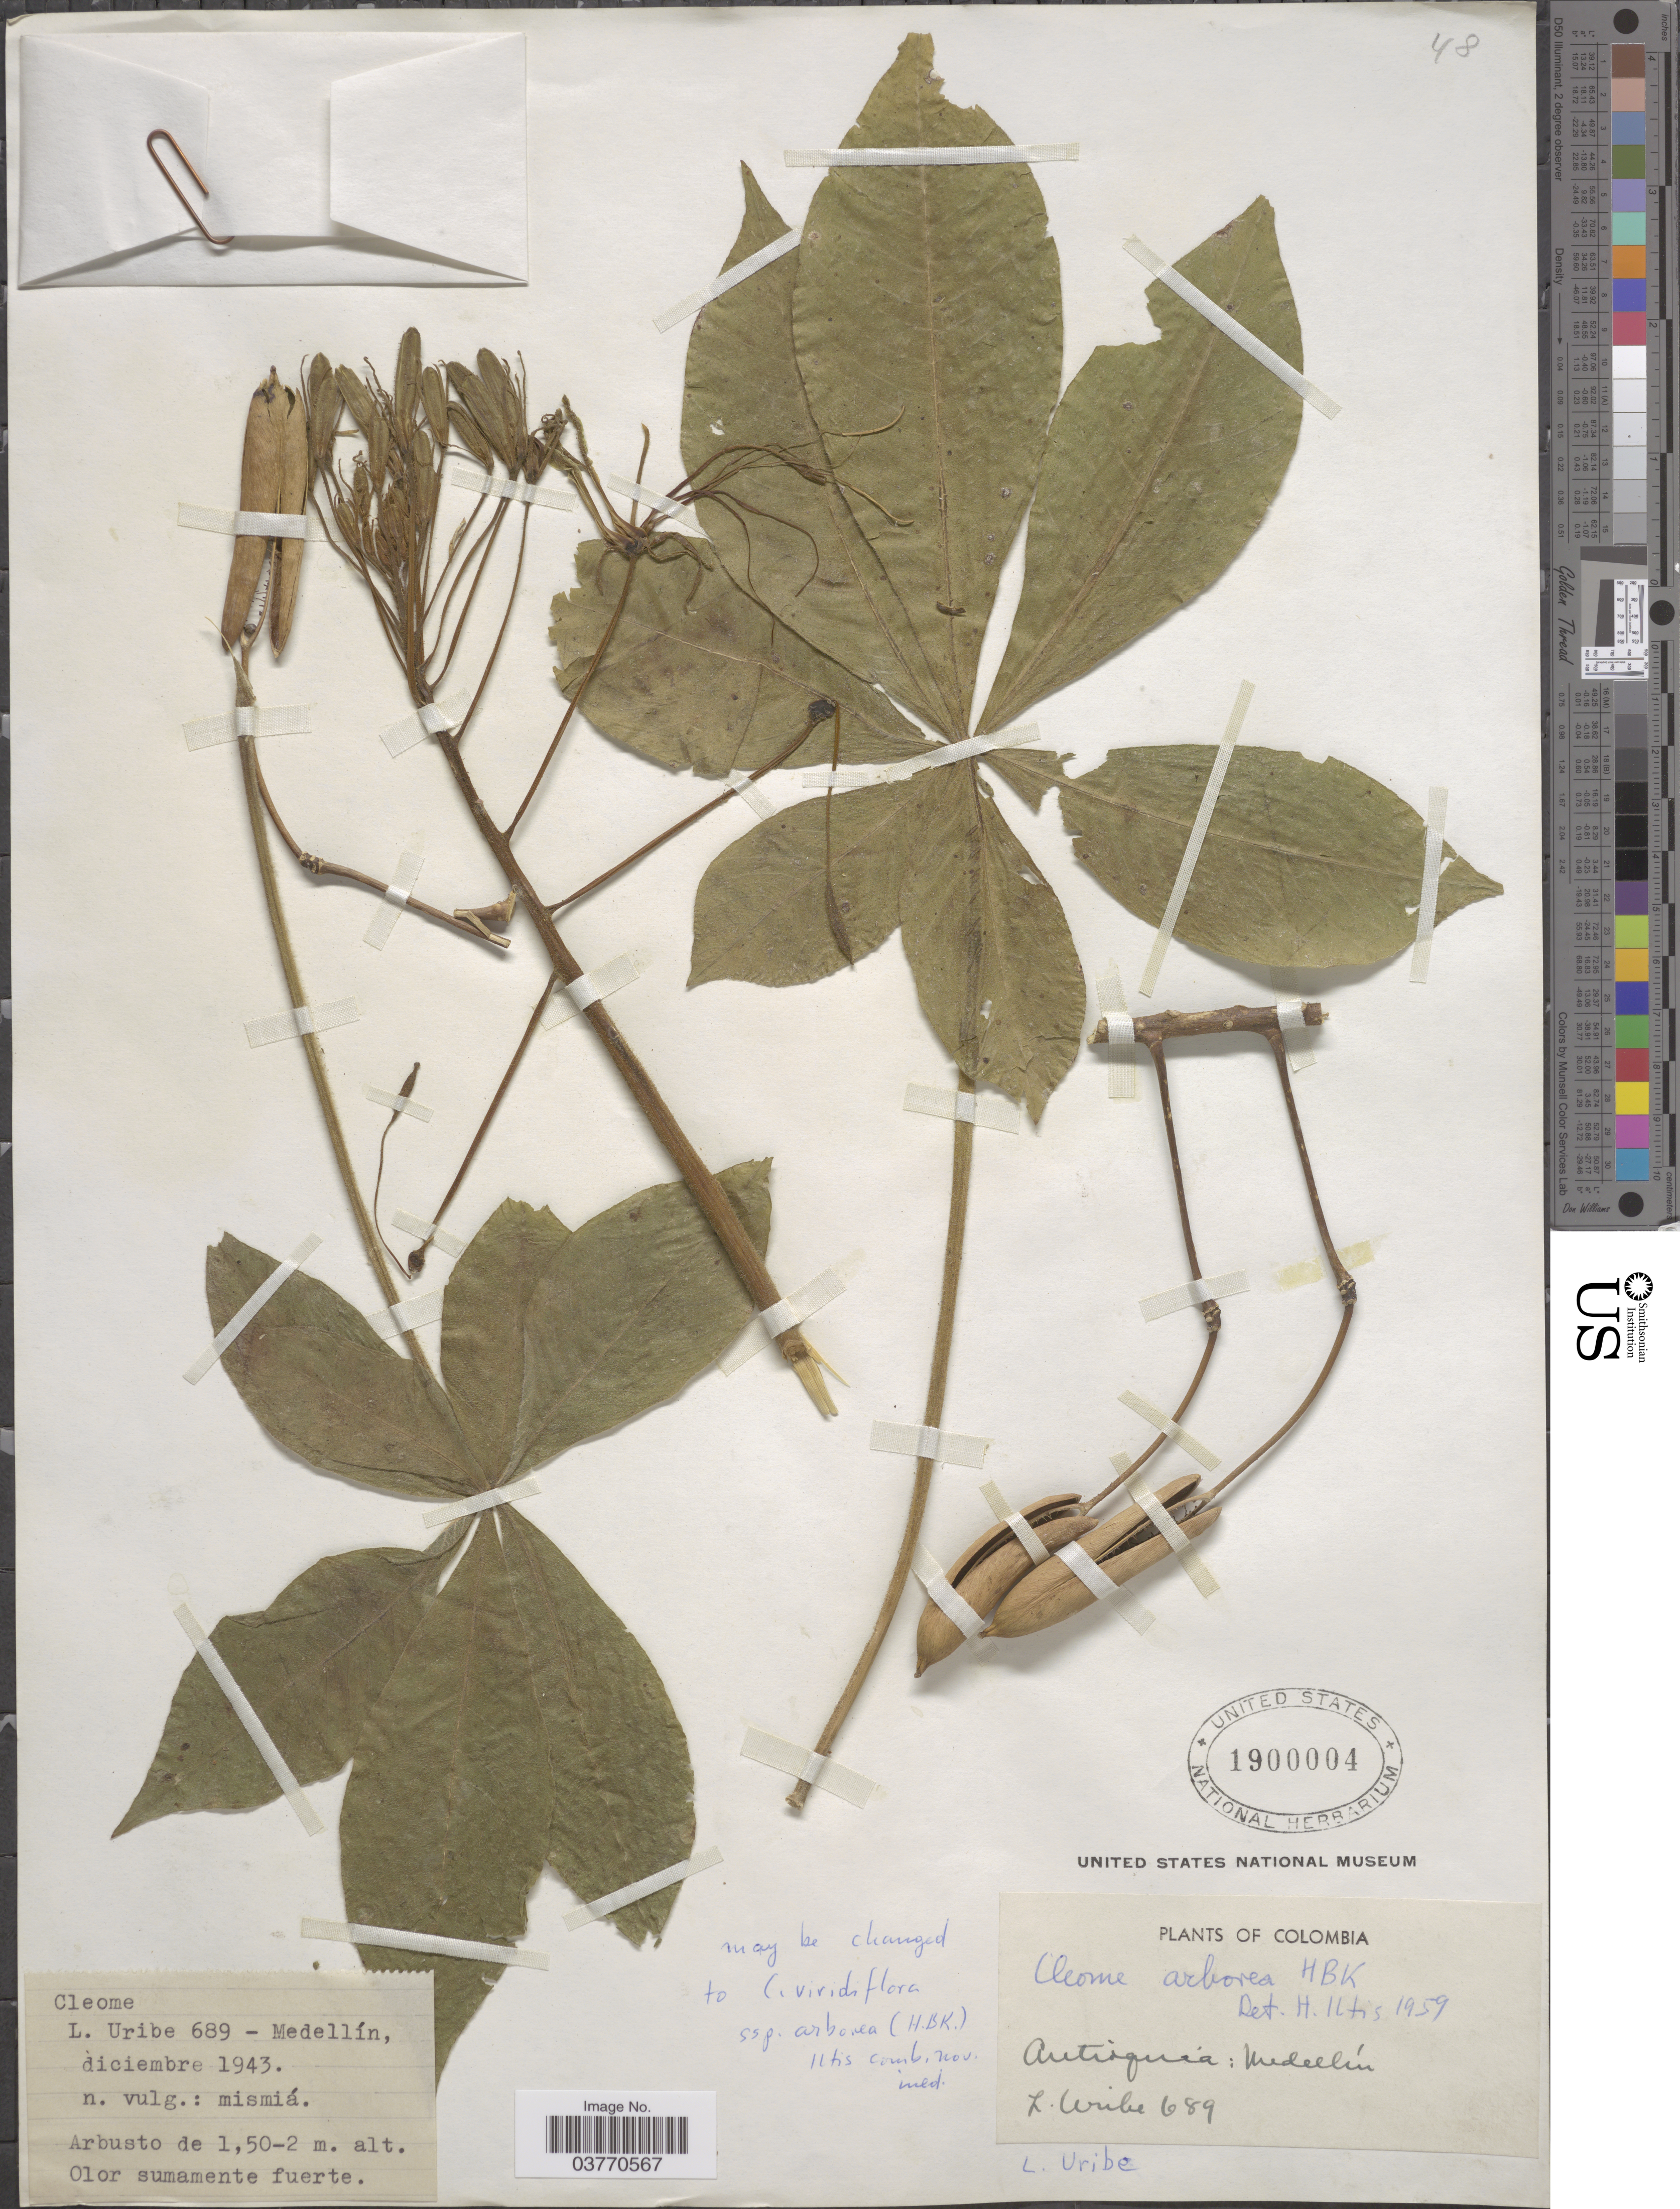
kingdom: Plantae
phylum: Tracheophyta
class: Magnoliopsida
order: Brassicales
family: Cleomaceae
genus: Melidiscus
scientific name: Melidiscus pruriens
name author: (Triana & Planch.) Roalson & Cornejo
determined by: Strong, Mark T., (BOT), Smithsonian Institution - National Museum of Natural History (UNITED STATES)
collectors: L. Uribe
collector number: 689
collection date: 1943-12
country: Colombia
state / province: Antioquia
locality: Medellín.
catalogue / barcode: US 1900004